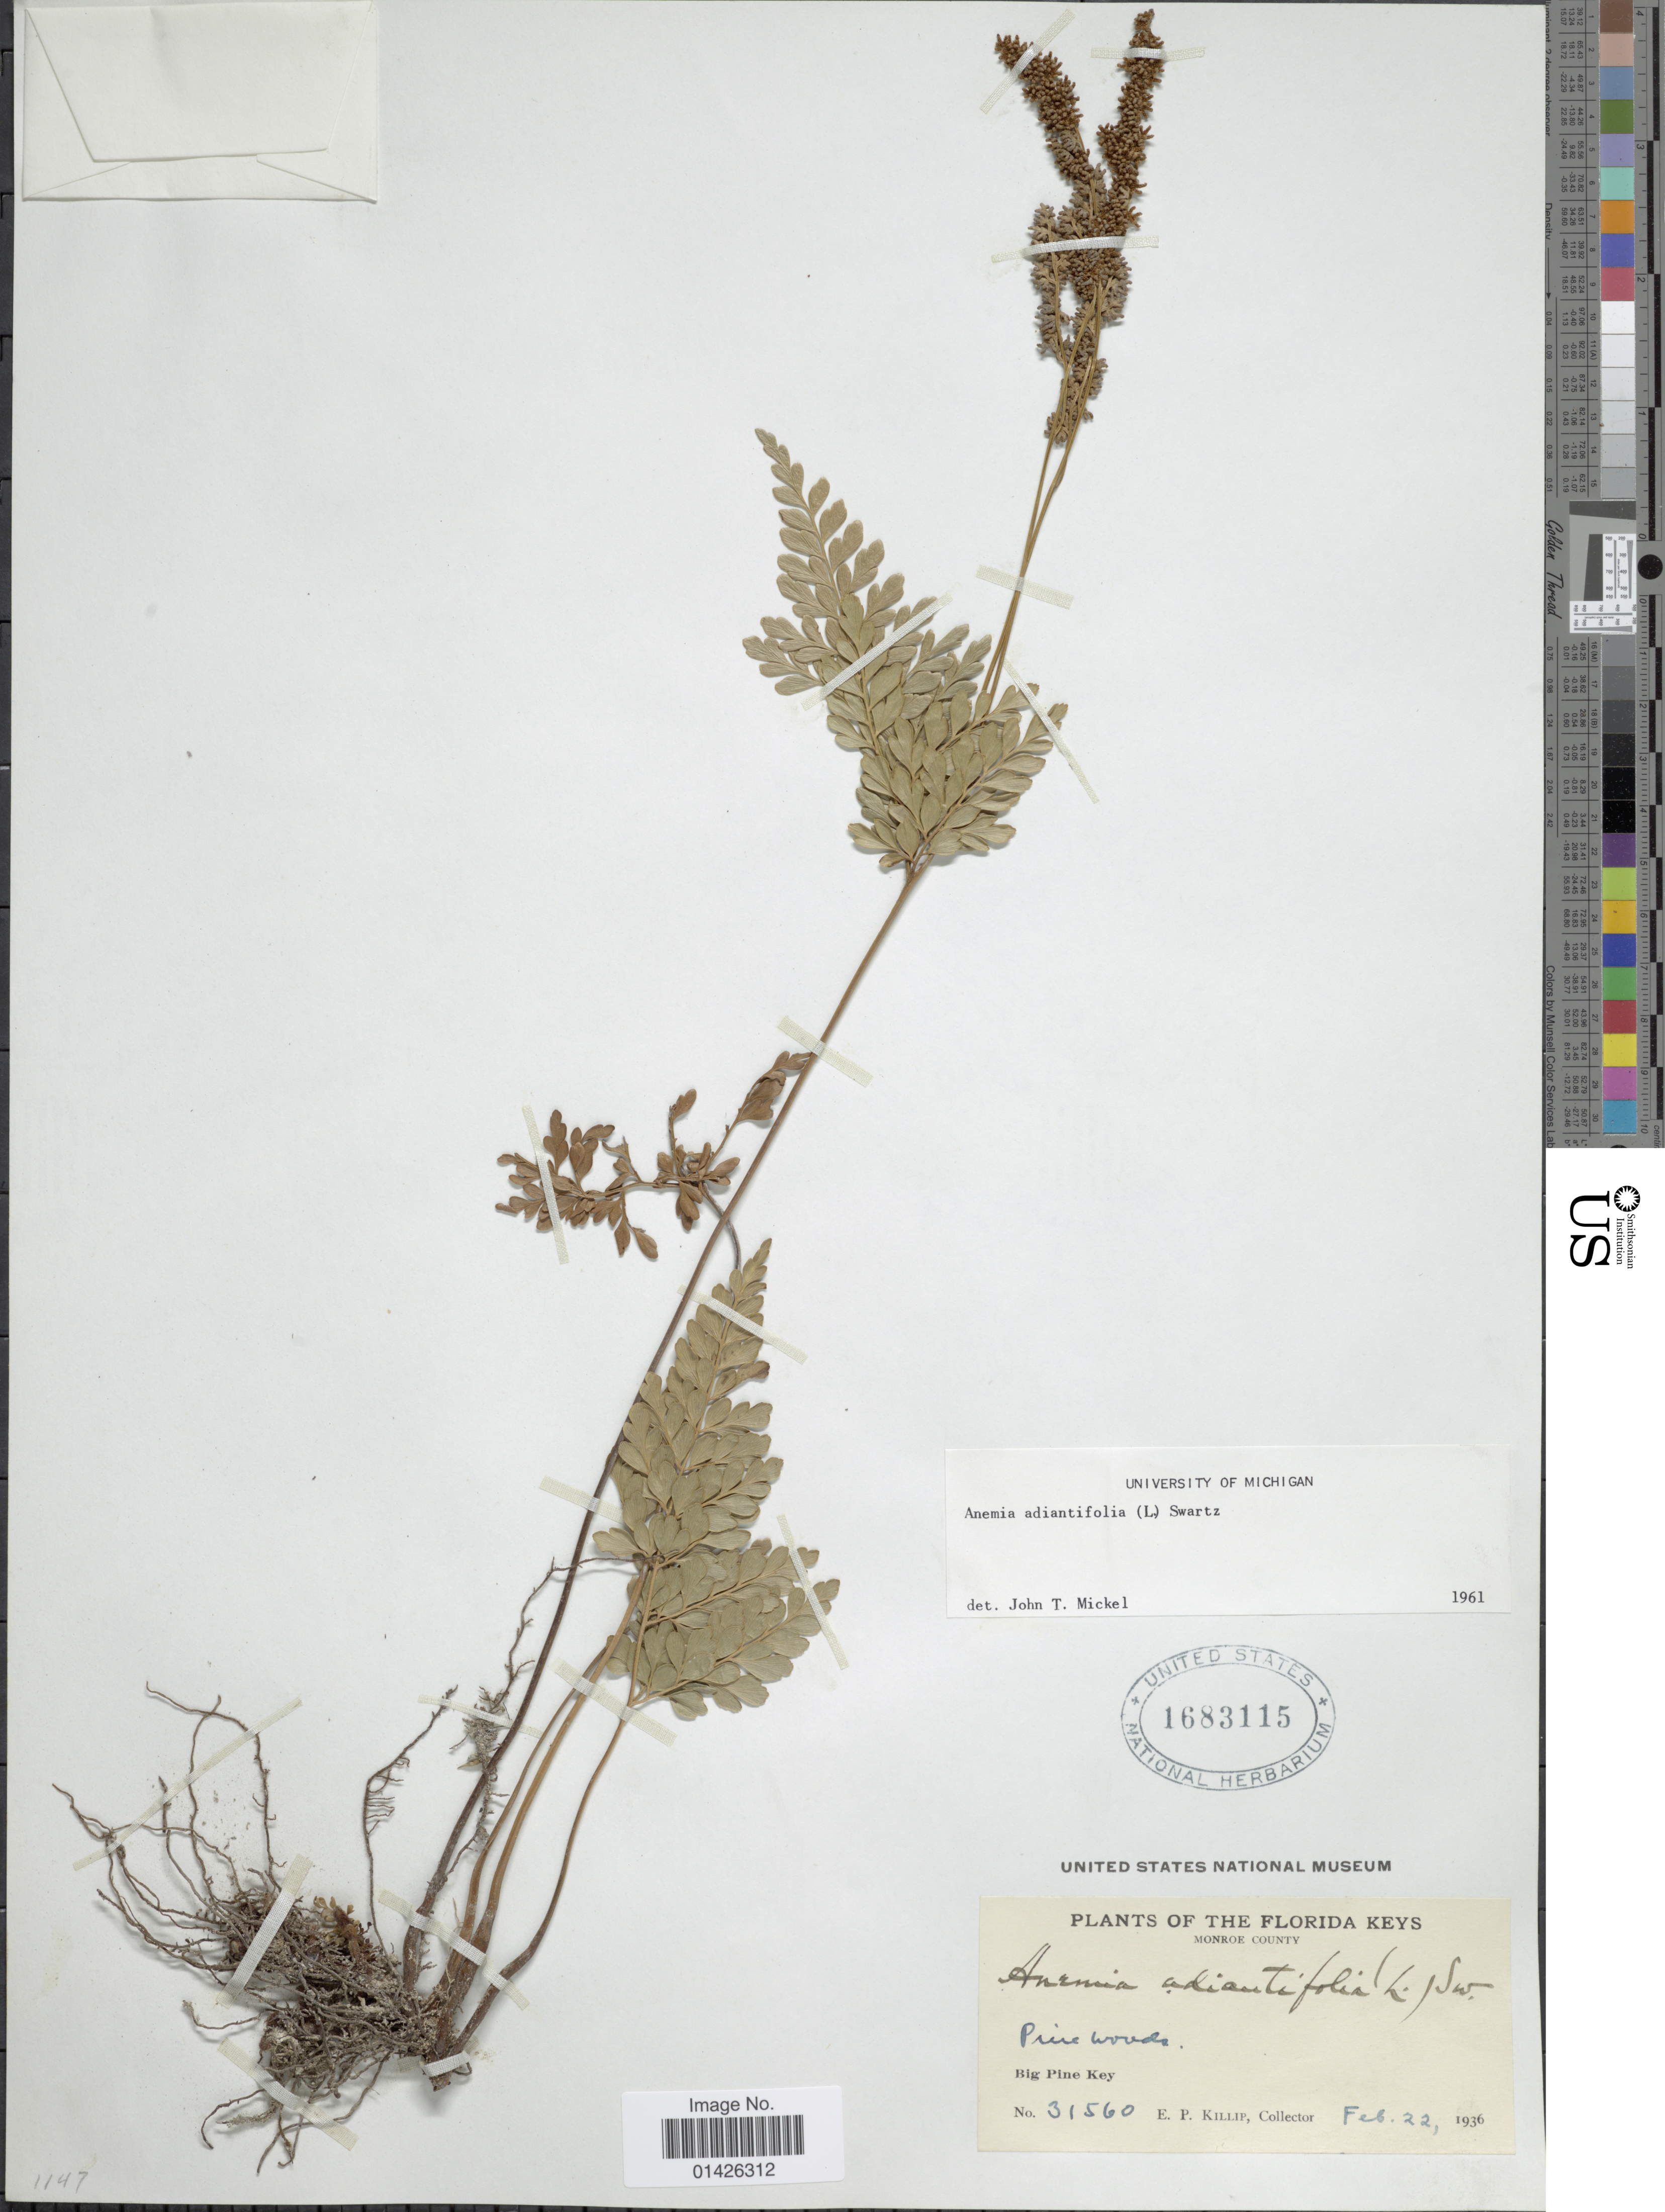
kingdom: Plantae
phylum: Tracheophyta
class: Polypodiopsida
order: Schizaeales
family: Anemiaceae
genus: Anemia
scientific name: Anemia adiantifolia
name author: (L.) Sw.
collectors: E. P. Killip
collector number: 31560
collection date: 1936-02-22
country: United States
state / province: Florida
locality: Monroe County, Big Pine Key, The Florida Keys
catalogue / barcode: US 1683115